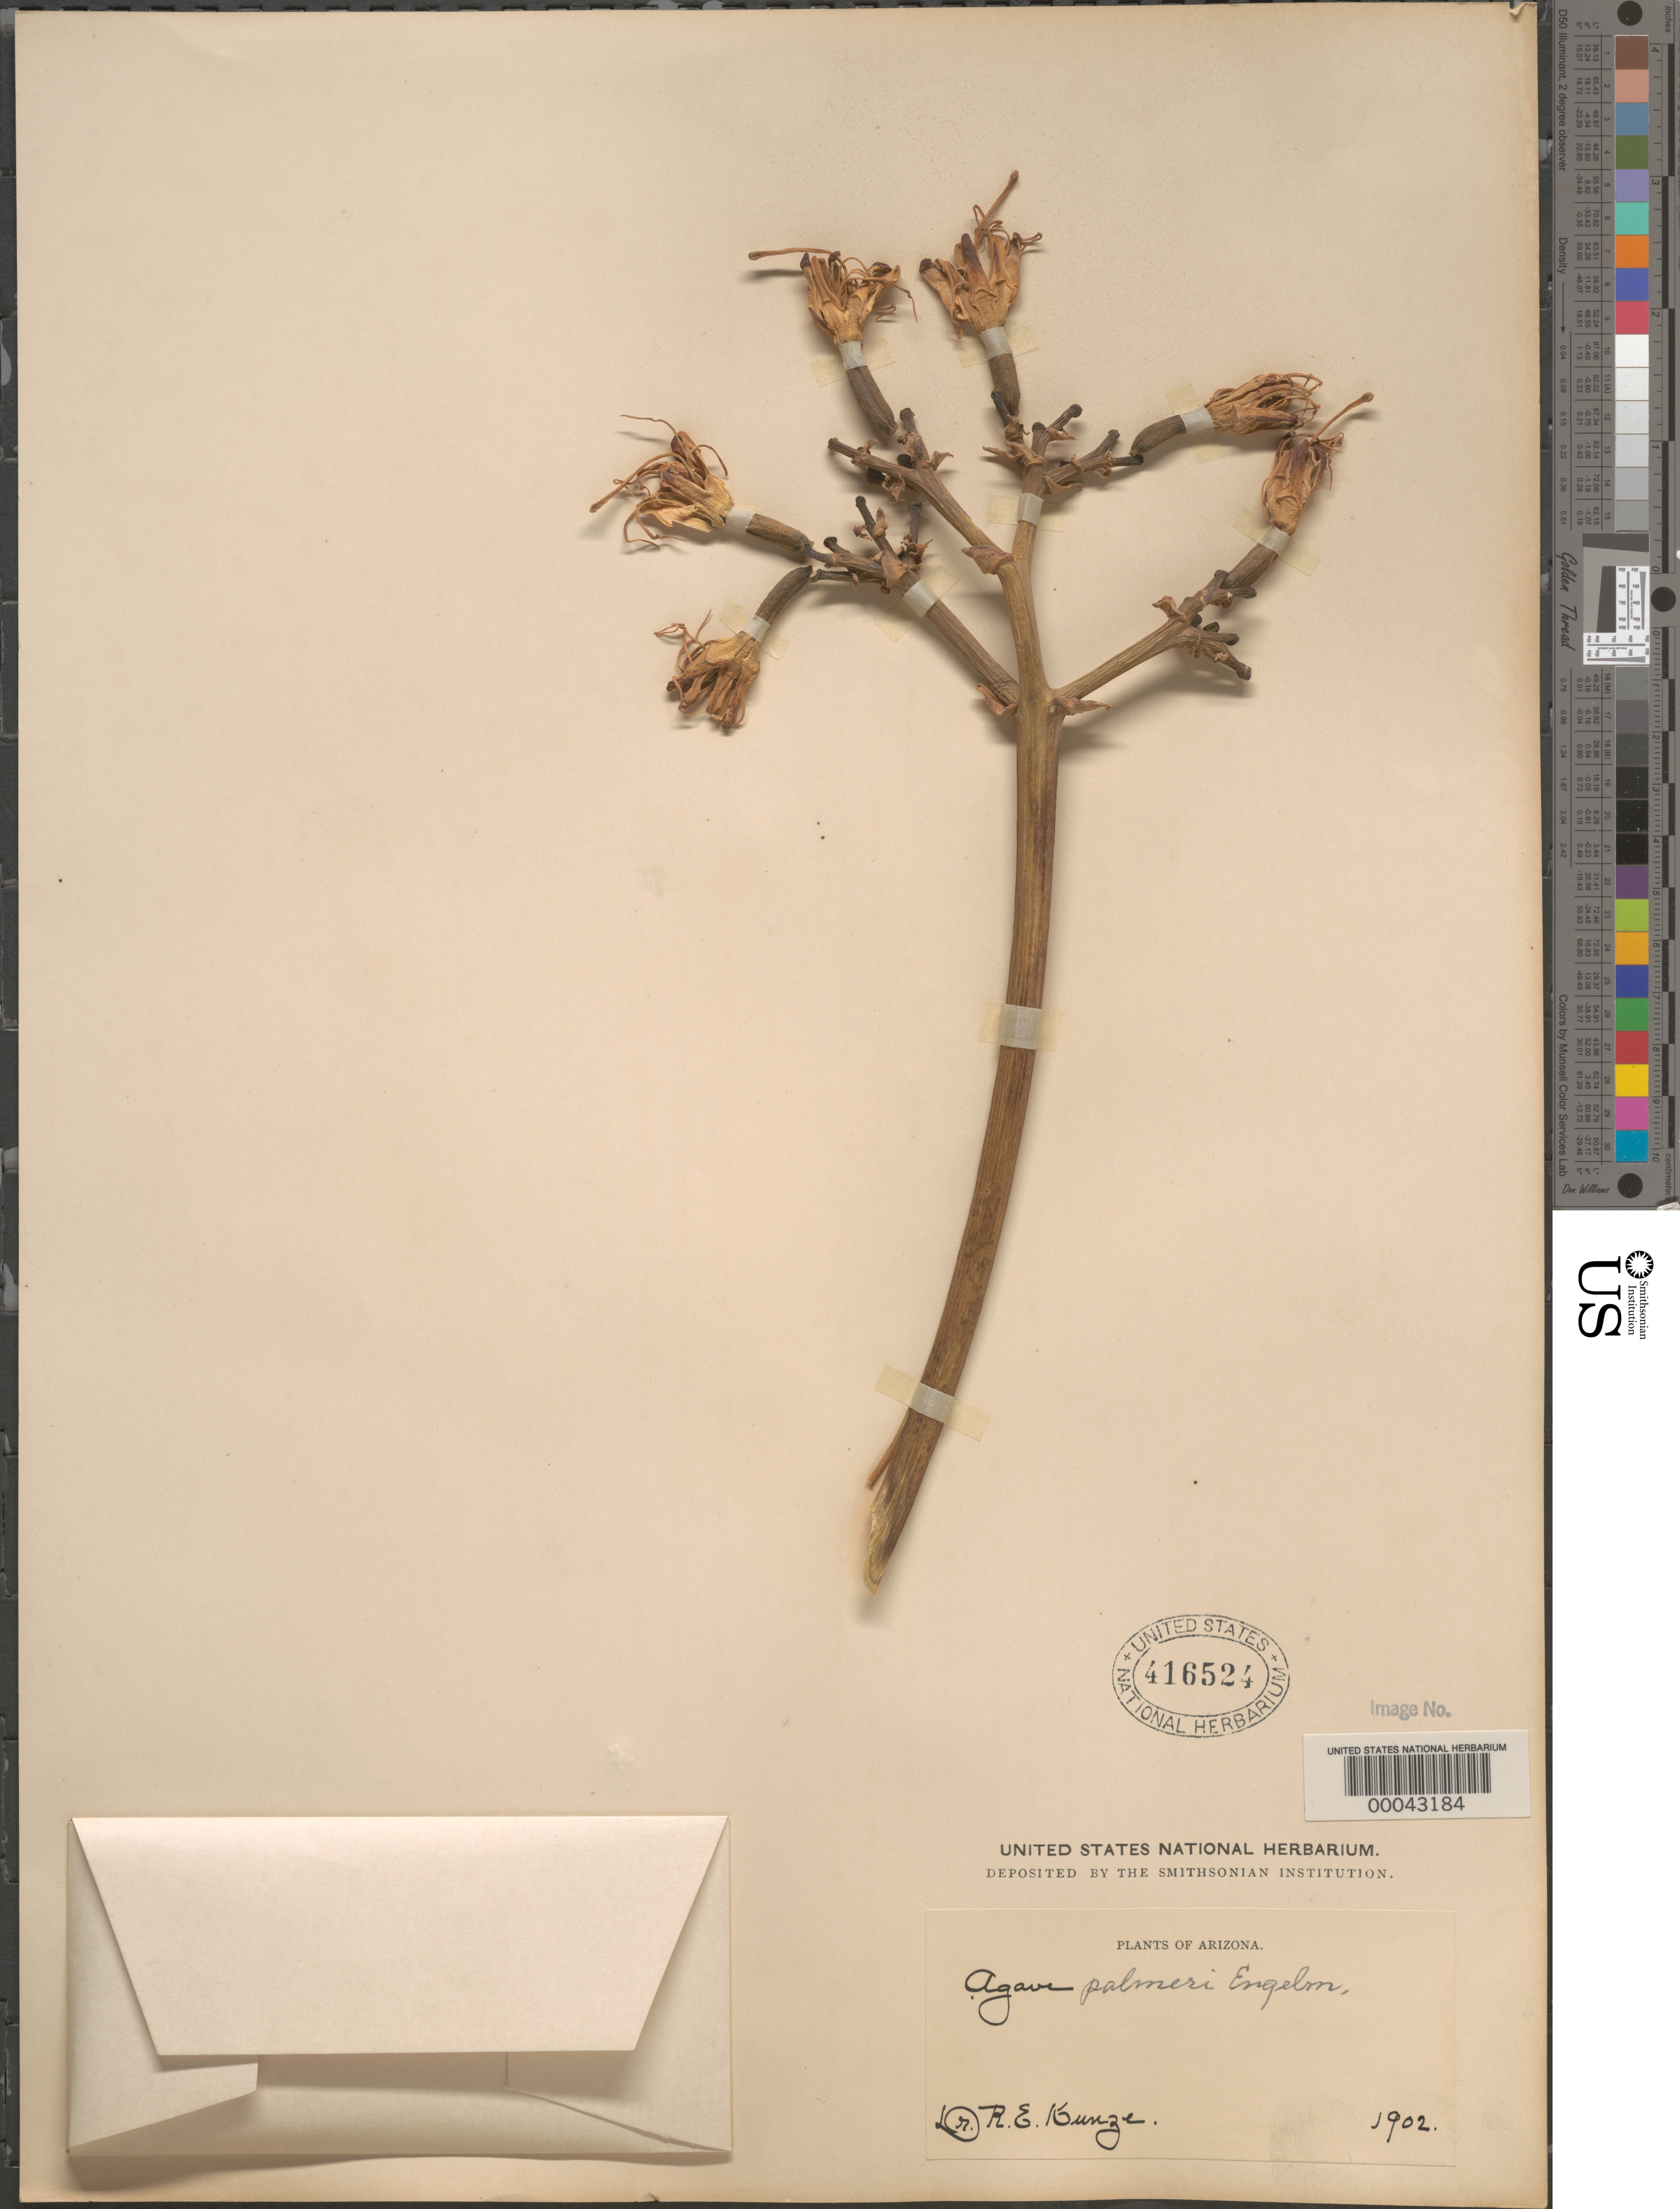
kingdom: Plantae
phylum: Tracheophyta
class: Liliopsida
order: Asparagales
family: Asparagaceae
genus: Agave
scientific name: Agave palmeri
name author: Engelm.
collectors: R. E. Kunze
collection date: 1902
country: United States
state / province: Arizona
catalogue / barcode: US 416524